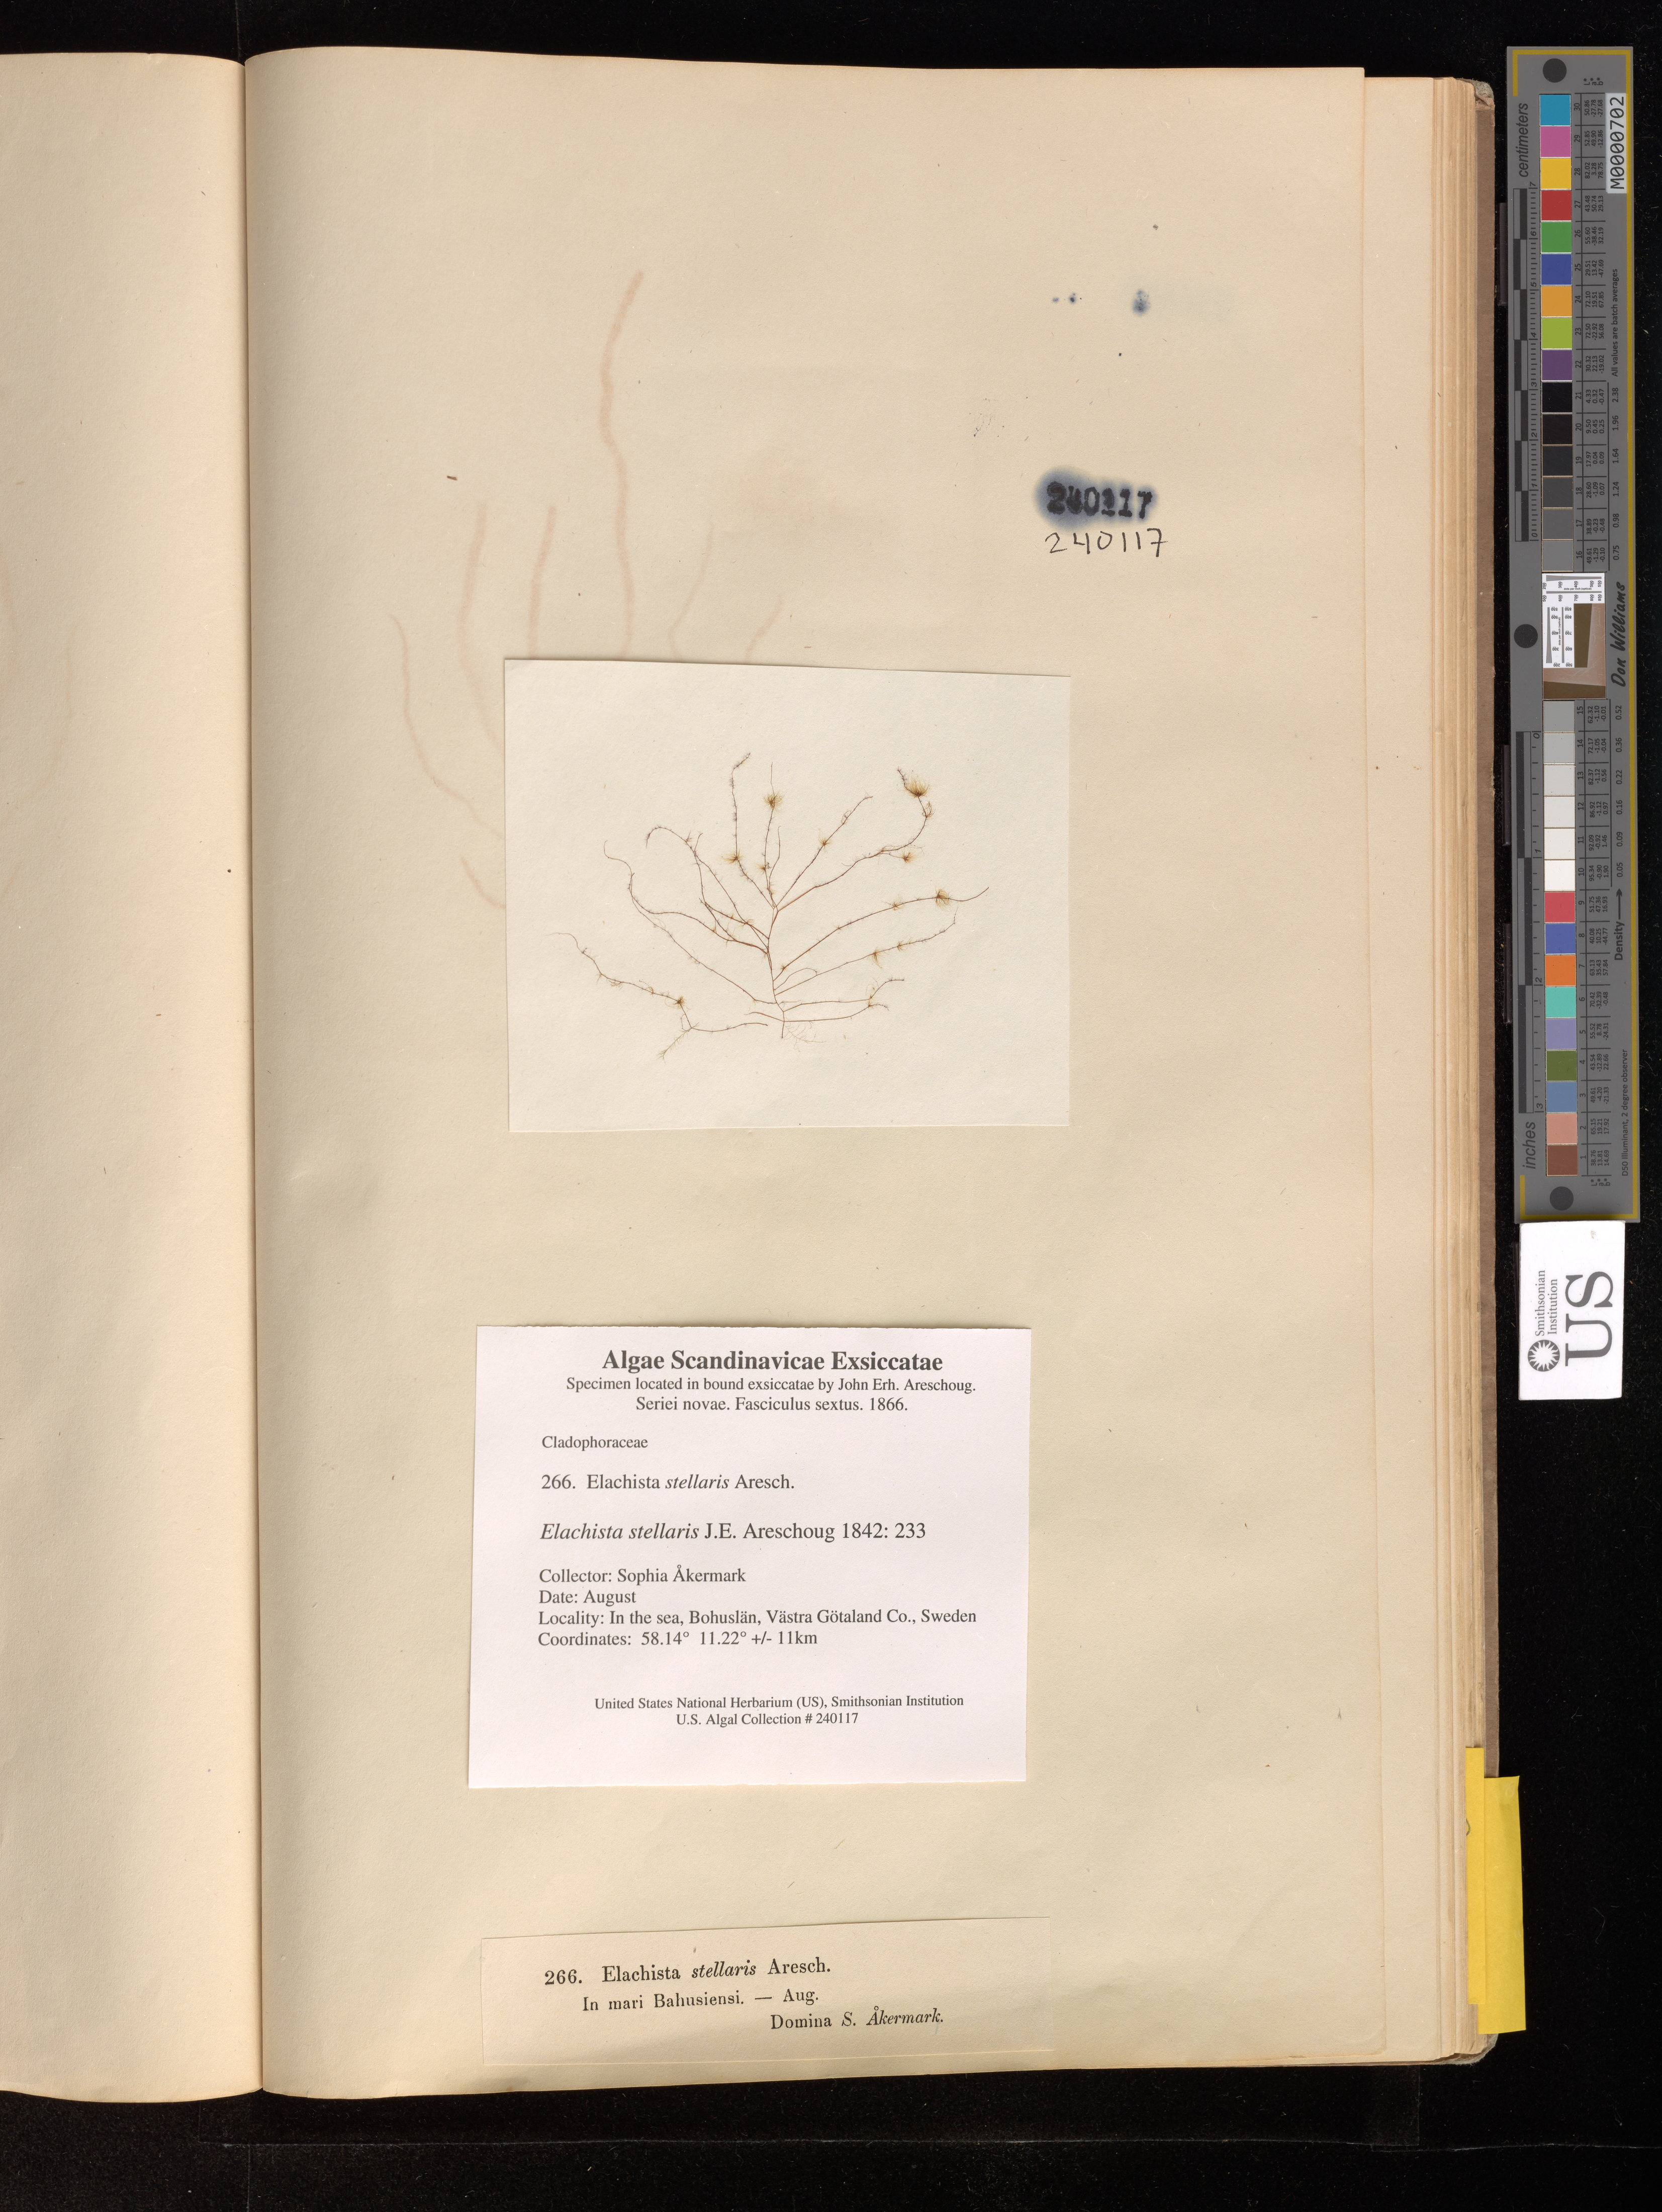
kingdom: Chromista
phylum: Ochrophyta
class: Phaeophyceae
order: Ectocarpales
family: Chordariaceae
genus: Elachista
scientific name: Elachista stellaris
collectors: S. Akermark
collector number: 266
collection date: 1866-08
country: Sweden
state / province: Västra Götaland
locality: in the sea, Bohuslan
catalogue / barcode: US 240117